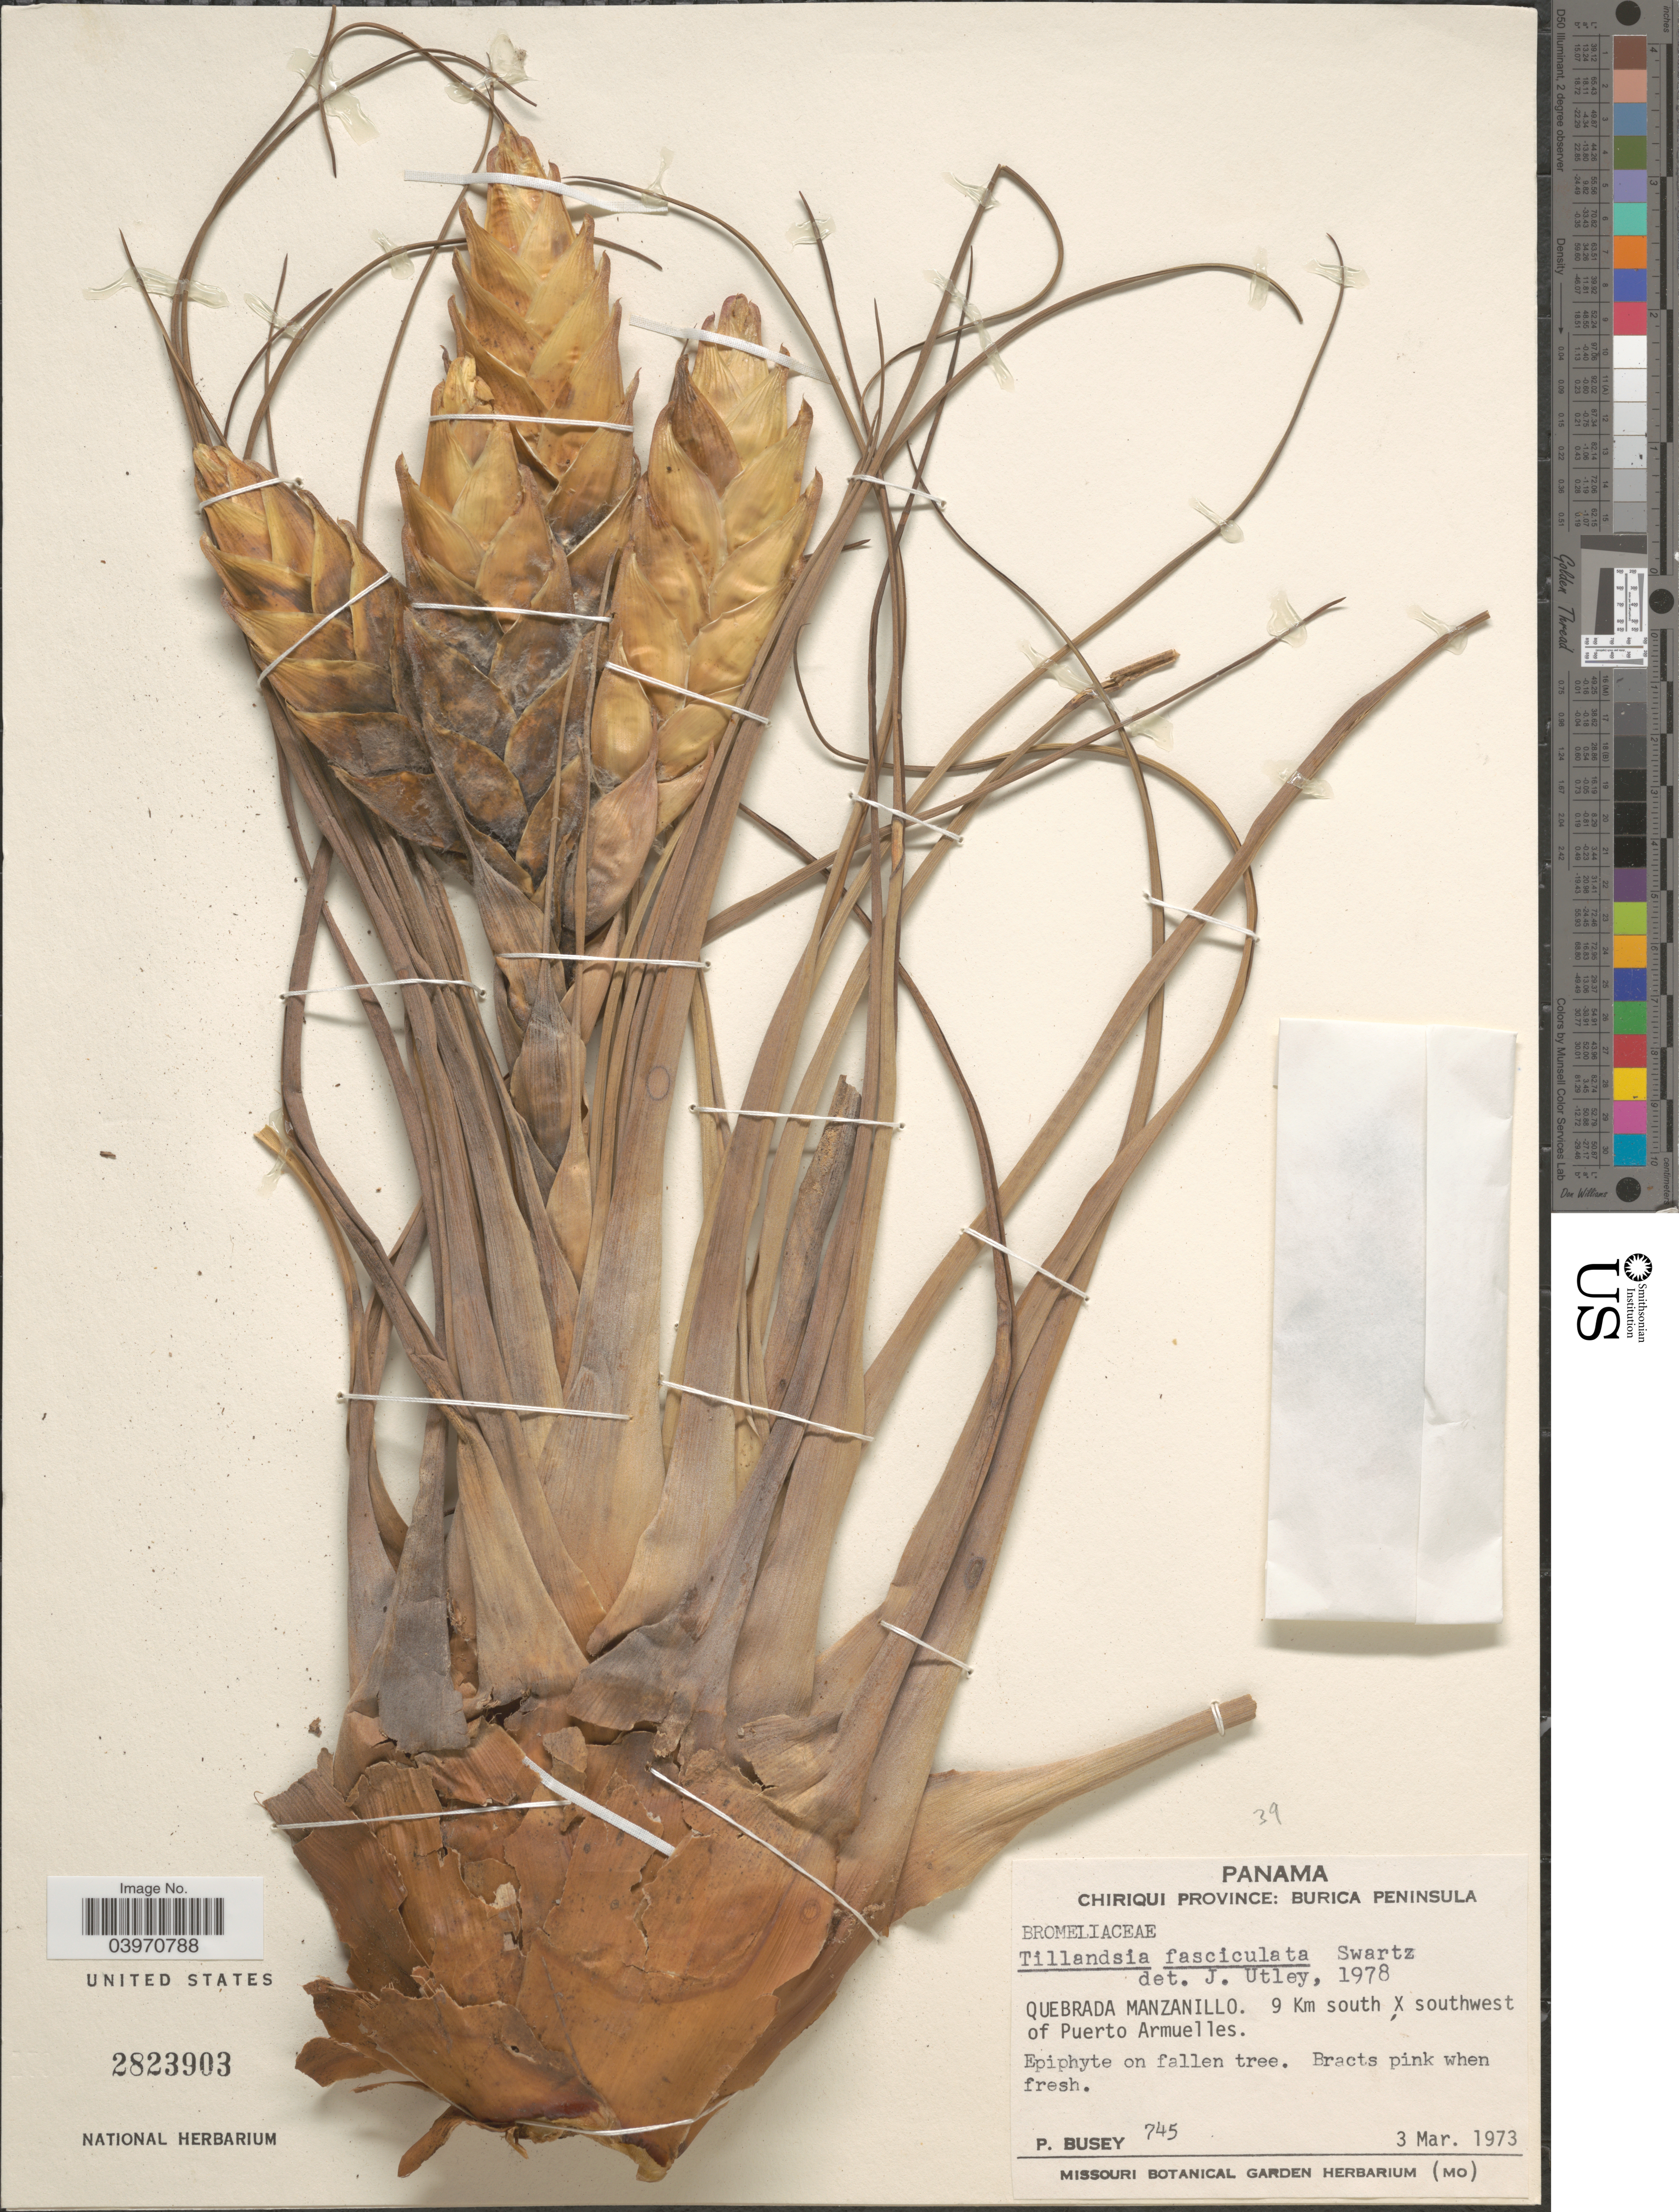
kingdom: Plantae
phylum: Tracheophyta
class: Liliopsida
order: Poales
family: Bromeliaceae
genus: Tillandsia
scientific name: Tillandsia fasciculata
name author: Sw.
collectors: P. Busey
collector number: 745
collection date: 1973-03-03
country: Panama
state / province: Chiriqui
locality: Burica Peninsula. Quebrada Manzanillo. 9 Km south [Foreign script] southwest of Puerto Armuelles.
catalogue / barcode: US 2823903